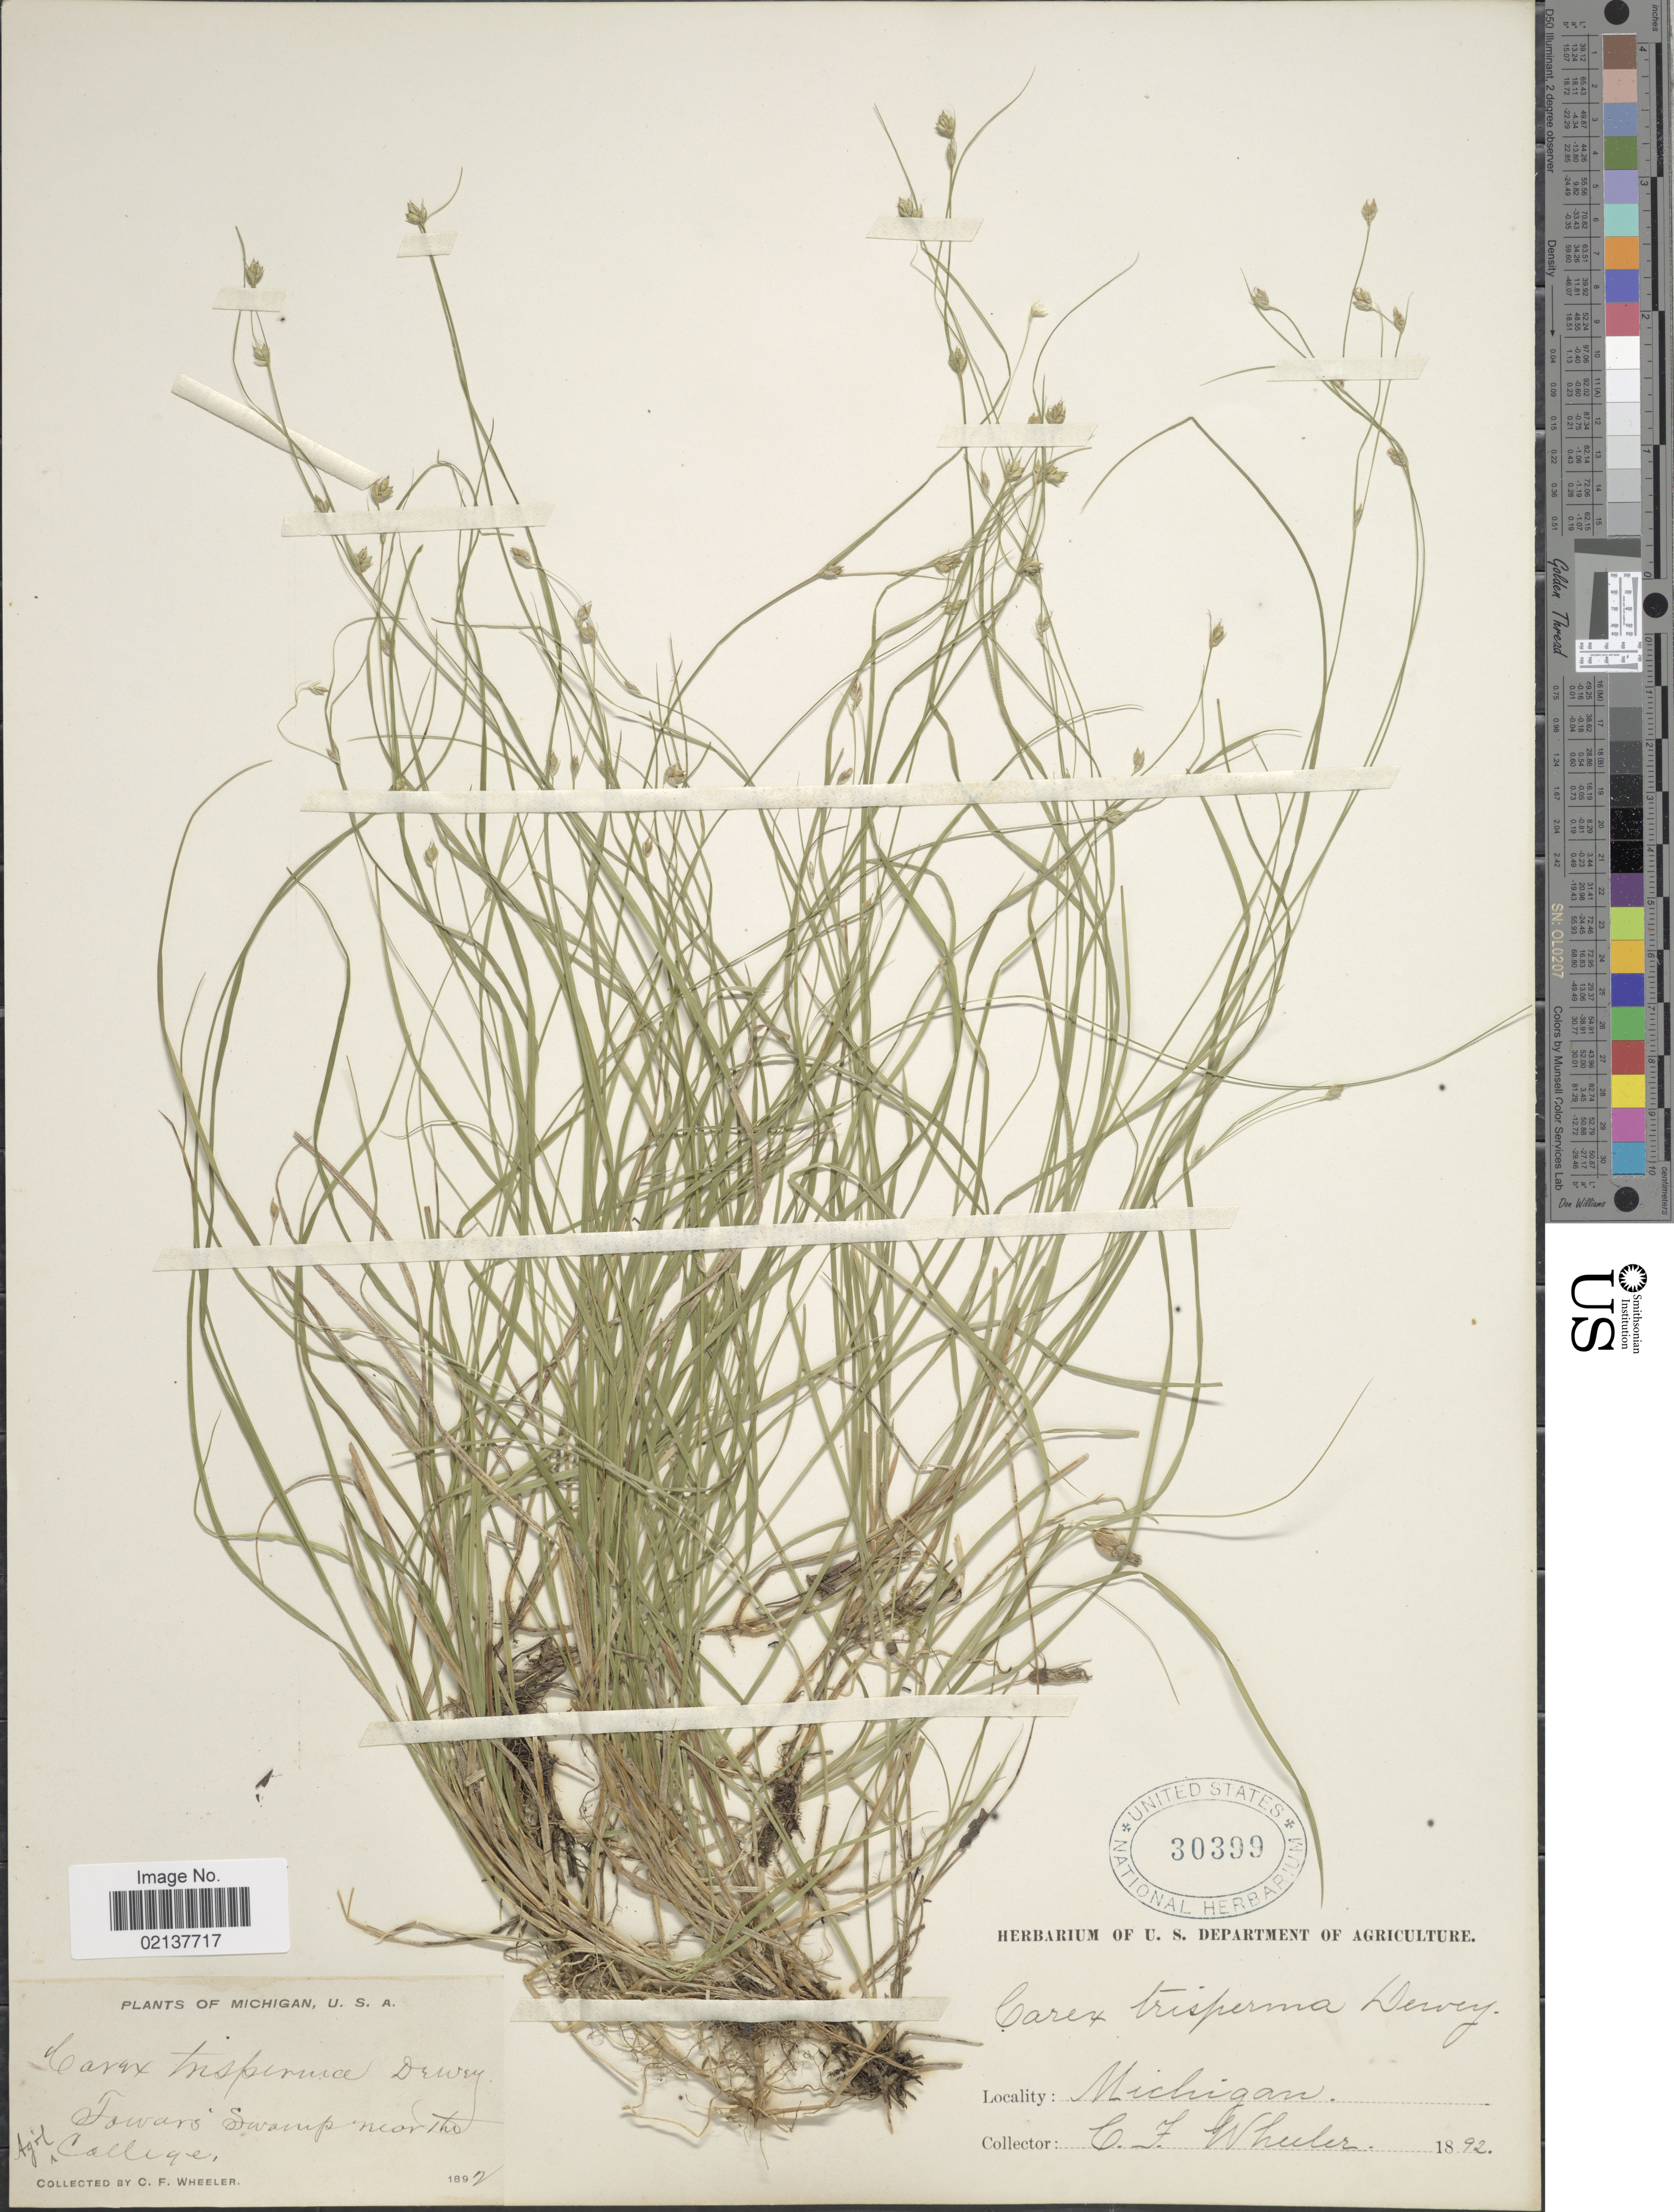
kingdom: Plantae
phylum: Tracheophyta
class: Liliopsida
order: Poales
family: Cyperaceae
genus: Carex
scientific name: Carex trisperma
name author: Dewey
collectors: C. Wheeler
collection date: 1892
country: United States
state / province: Michigan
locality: Towars' Swamp near the Agr'l College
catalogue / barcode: US 30399